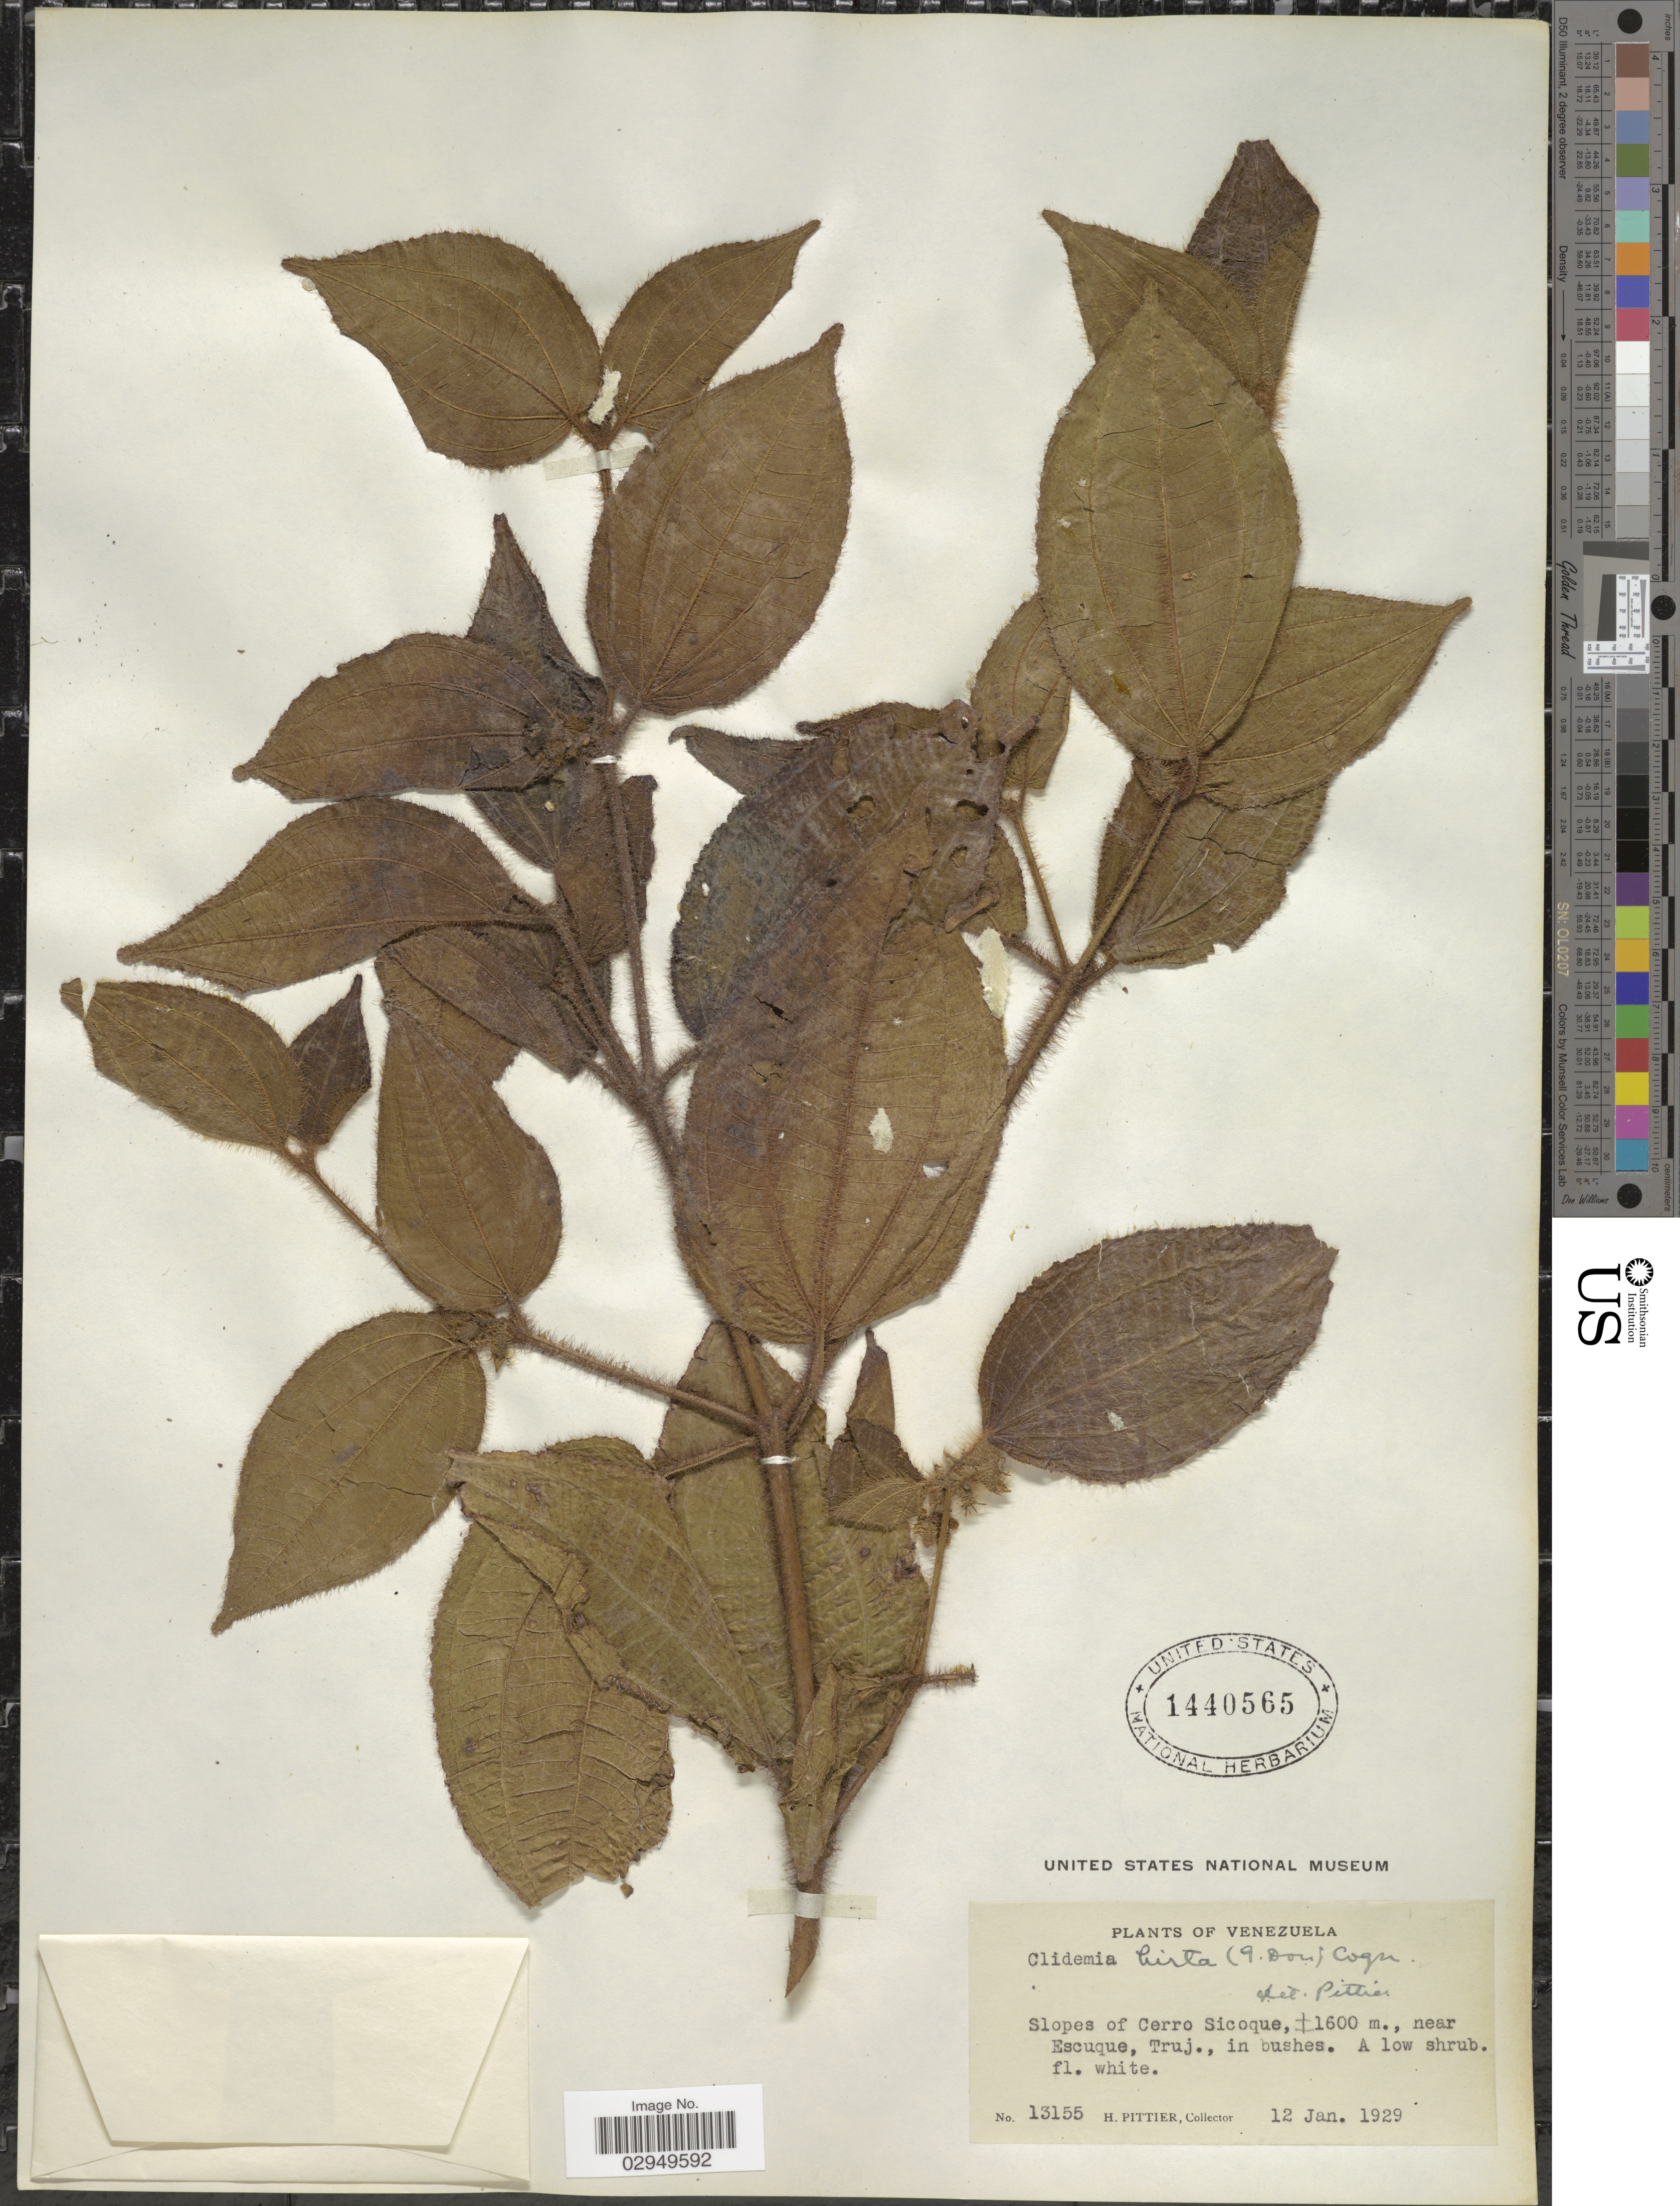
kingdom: Plantae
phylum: Tracheophyta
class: Magnoliopsida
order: Myrtales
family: Melastomataceae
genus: Clidemia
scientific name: Clidemia hirta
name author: (L.) D. Don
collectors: H. F. Pittier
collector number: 13155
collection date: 1929-01-12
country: Venezuela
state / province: Trujillo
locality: Slopes of Cerro Sicoque, near Escuque, Truj.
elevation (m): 1600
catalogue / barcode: US 1440565